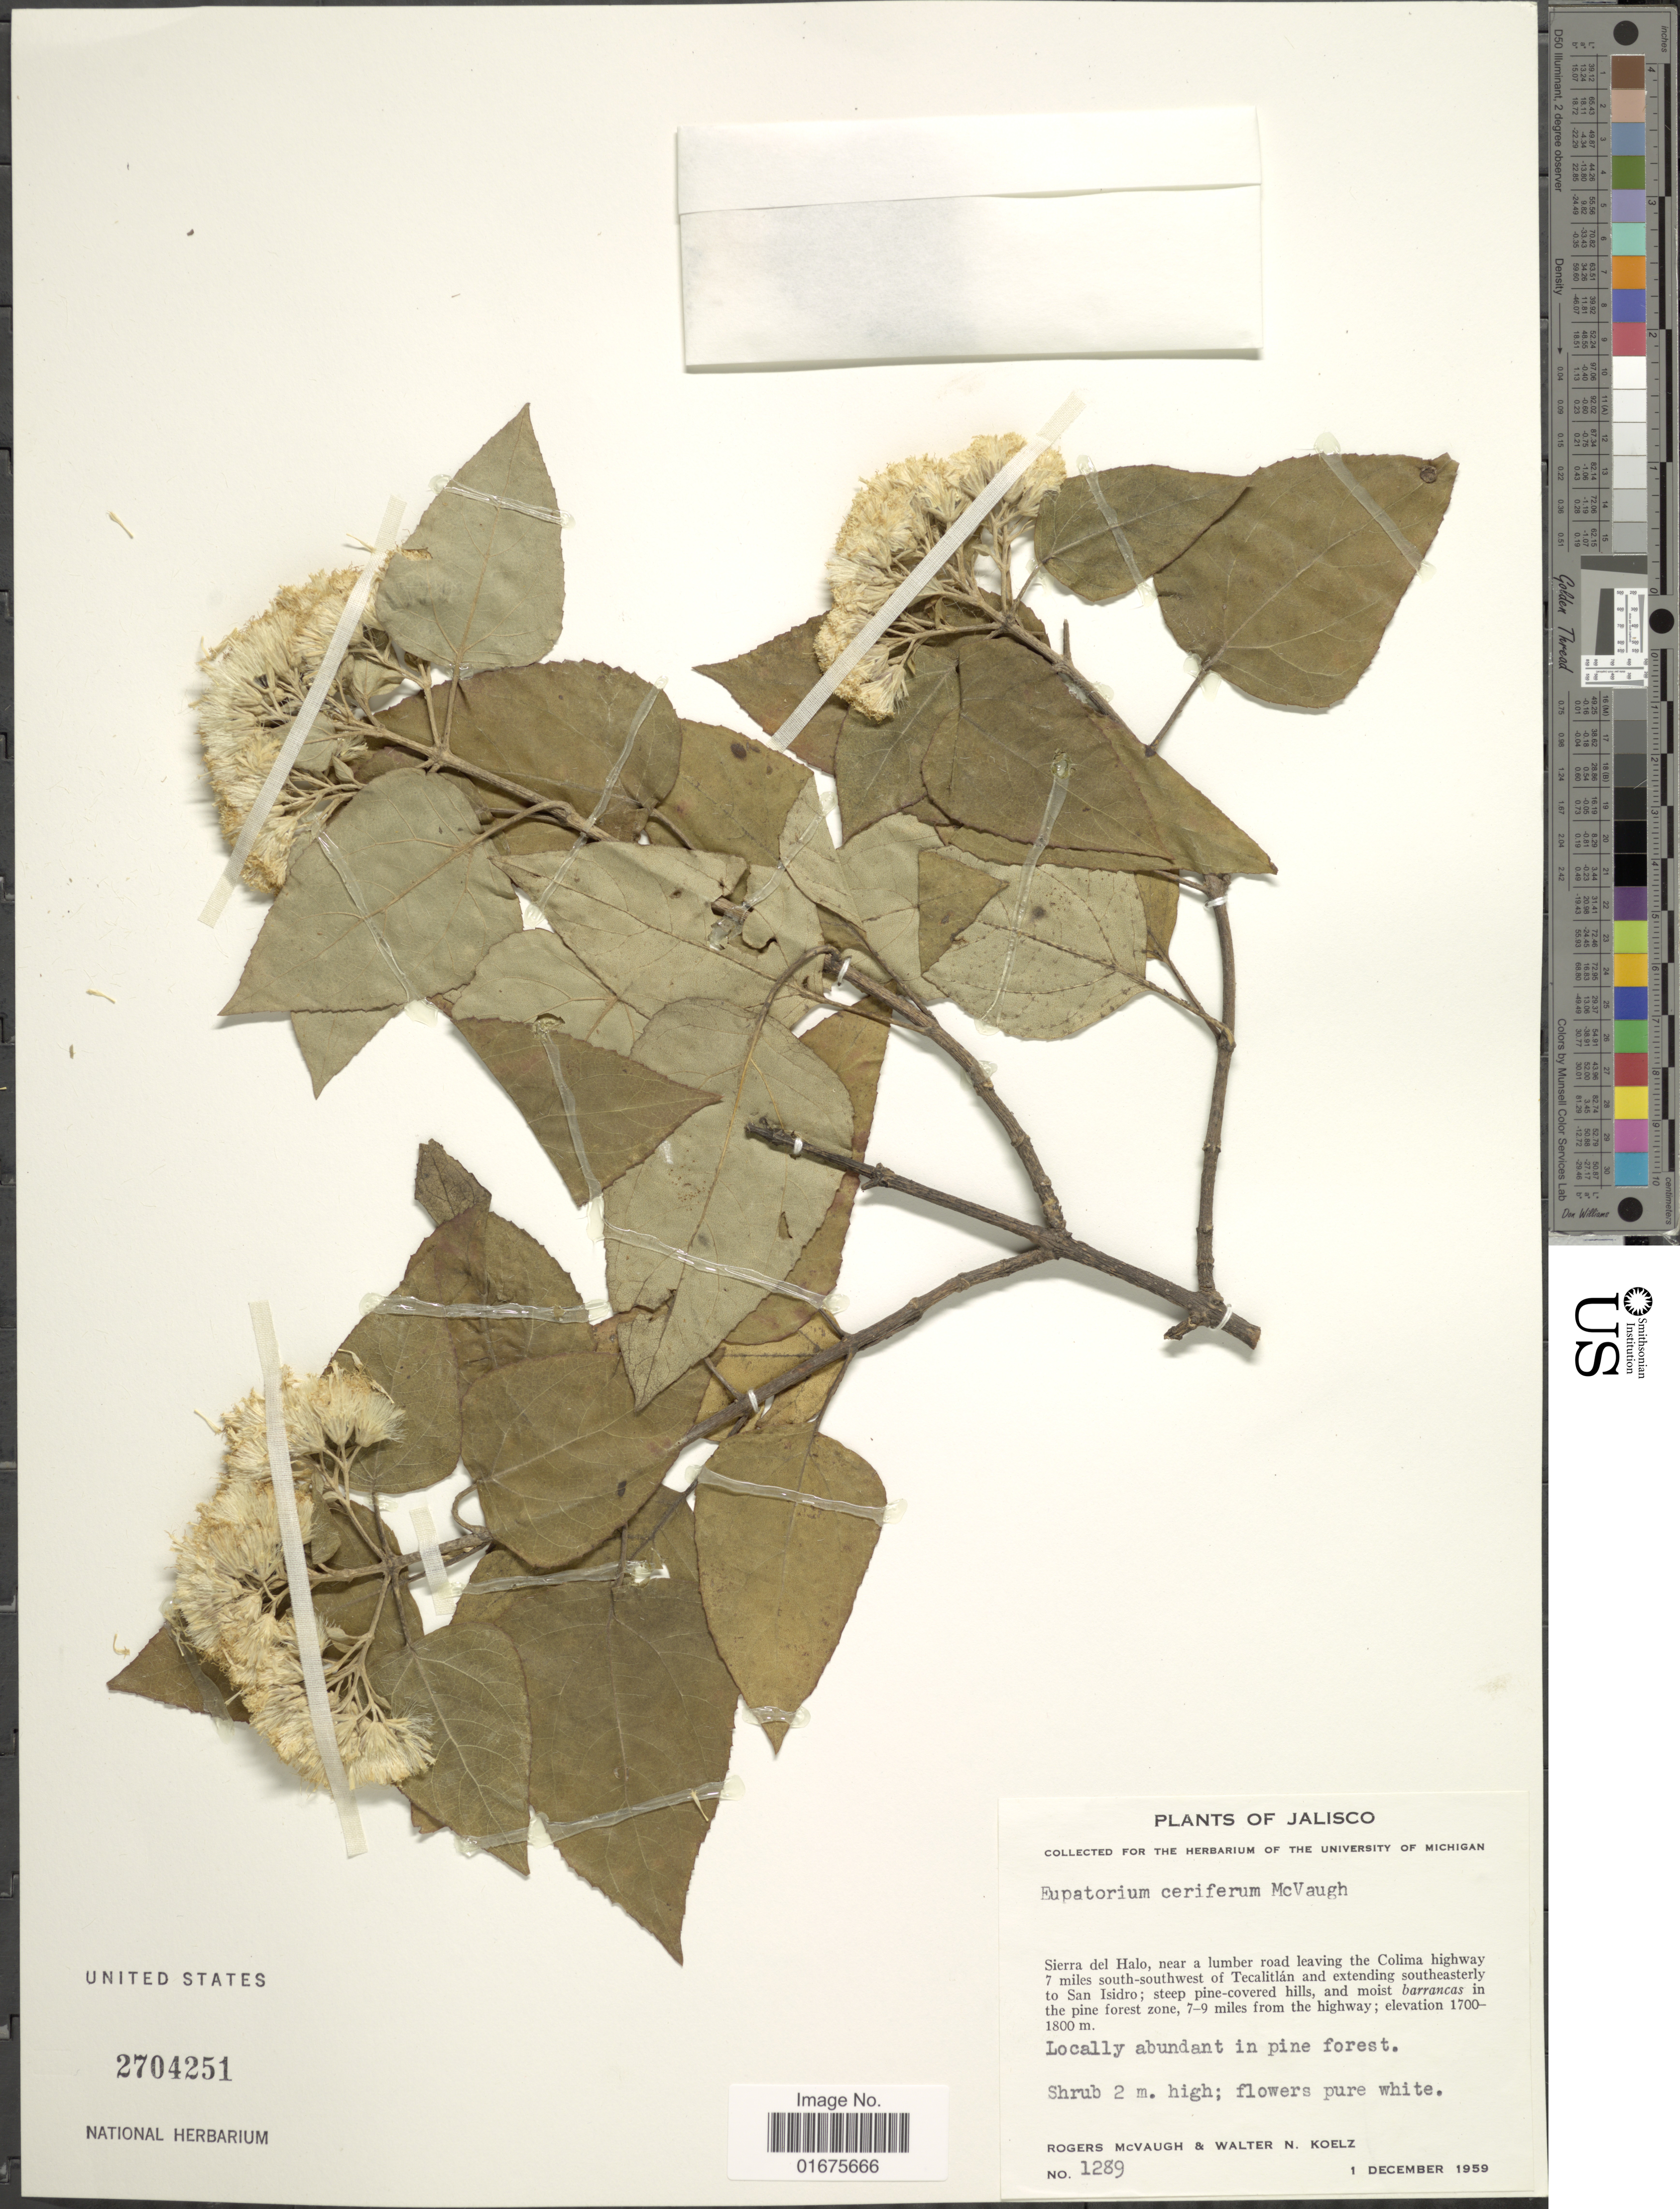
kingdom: Plantae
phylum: Tracheophyta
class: Magnoliopsida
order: Asterales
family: Asteraceae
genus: Ageratina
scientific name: Ageratina cerifera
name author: (Mc Vaugh) R.M. King & H. Rob.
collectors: R. McVaugh & W. N. Koelz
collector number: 1289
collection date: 1959-12-01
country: Mexico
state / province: Jalisco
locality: Sierra del Halo, near a lumber road leaving the Colima highway 7 miles south-southwest of Tecalitlan and extending southeasterly to San Isidro; steep pine covered hills, and moist barrancas in the pine forest zone, 7-9 miles from the highway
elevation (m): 1700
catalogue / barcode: US 2704251